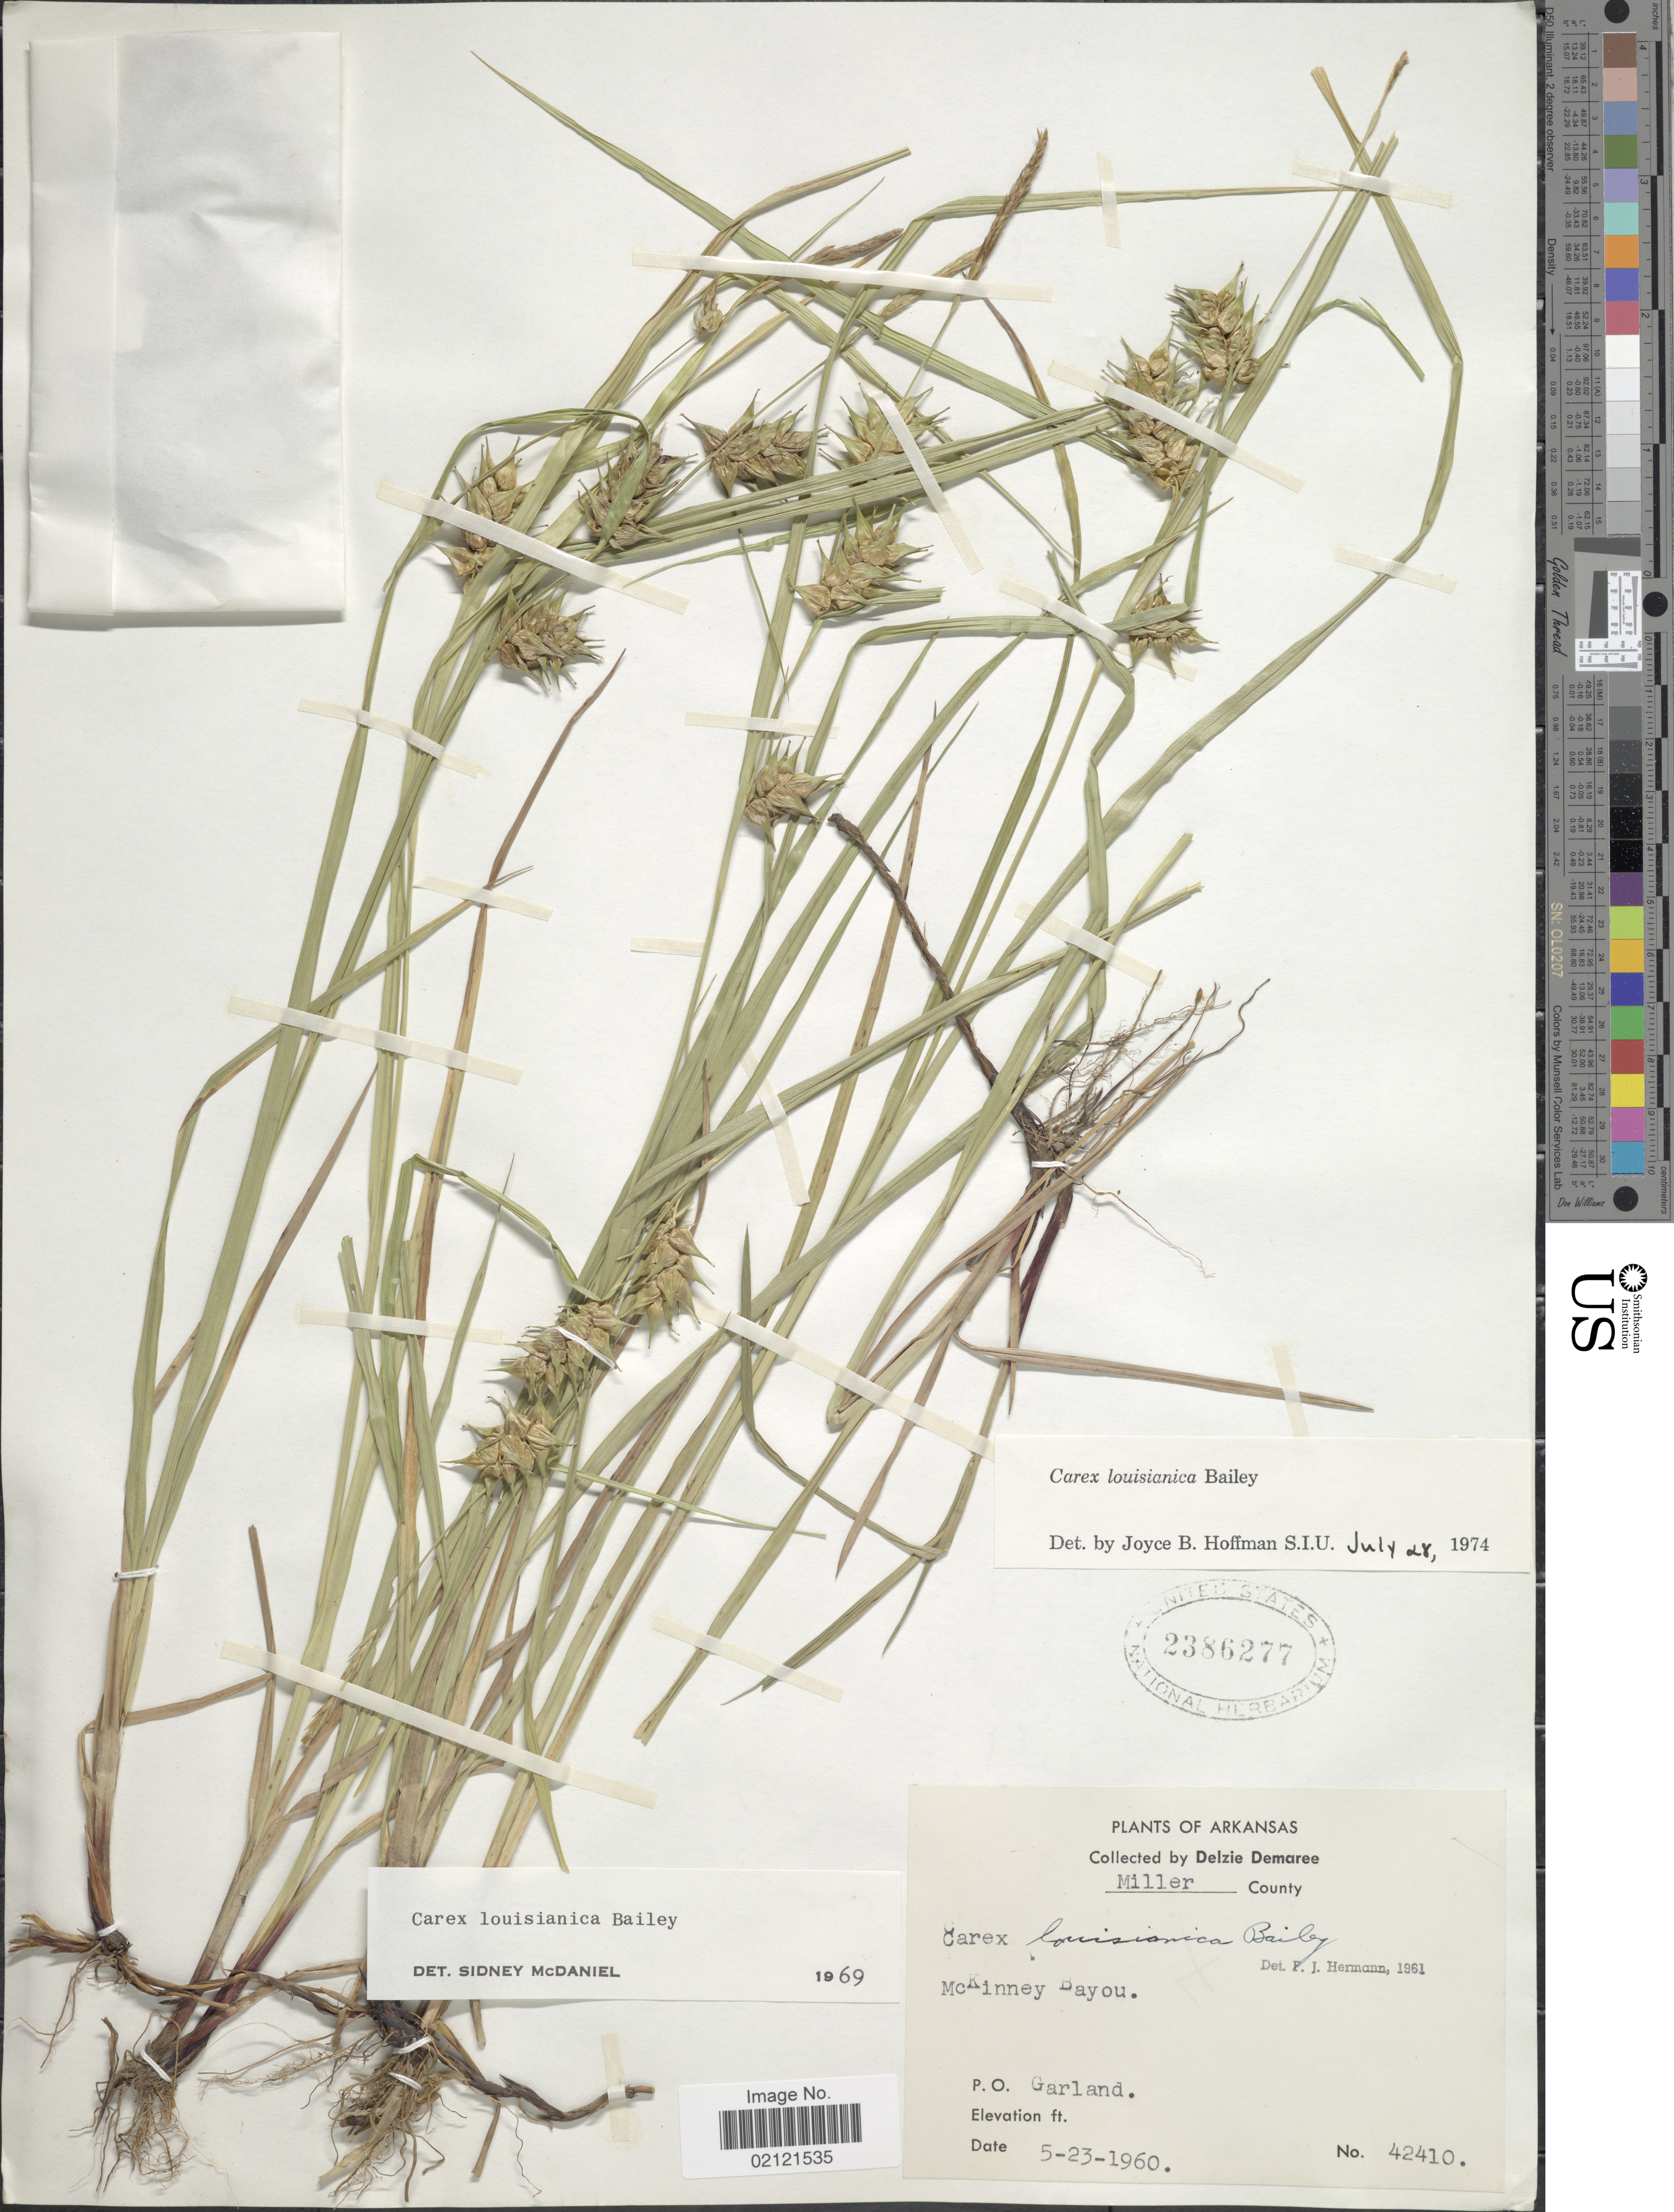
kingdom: Plantae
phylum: Tracheophyta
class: Liliopsida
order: Poales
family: Cyperaceae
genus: Carex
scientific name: Carex louisianica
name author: L.H. Bailey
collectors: D. Demaree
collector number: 42410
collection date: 1960-05-23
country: United States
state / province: Arkansas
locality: Miller County, McKinney Bayou, P.O. Garland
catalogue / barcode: US 2386277